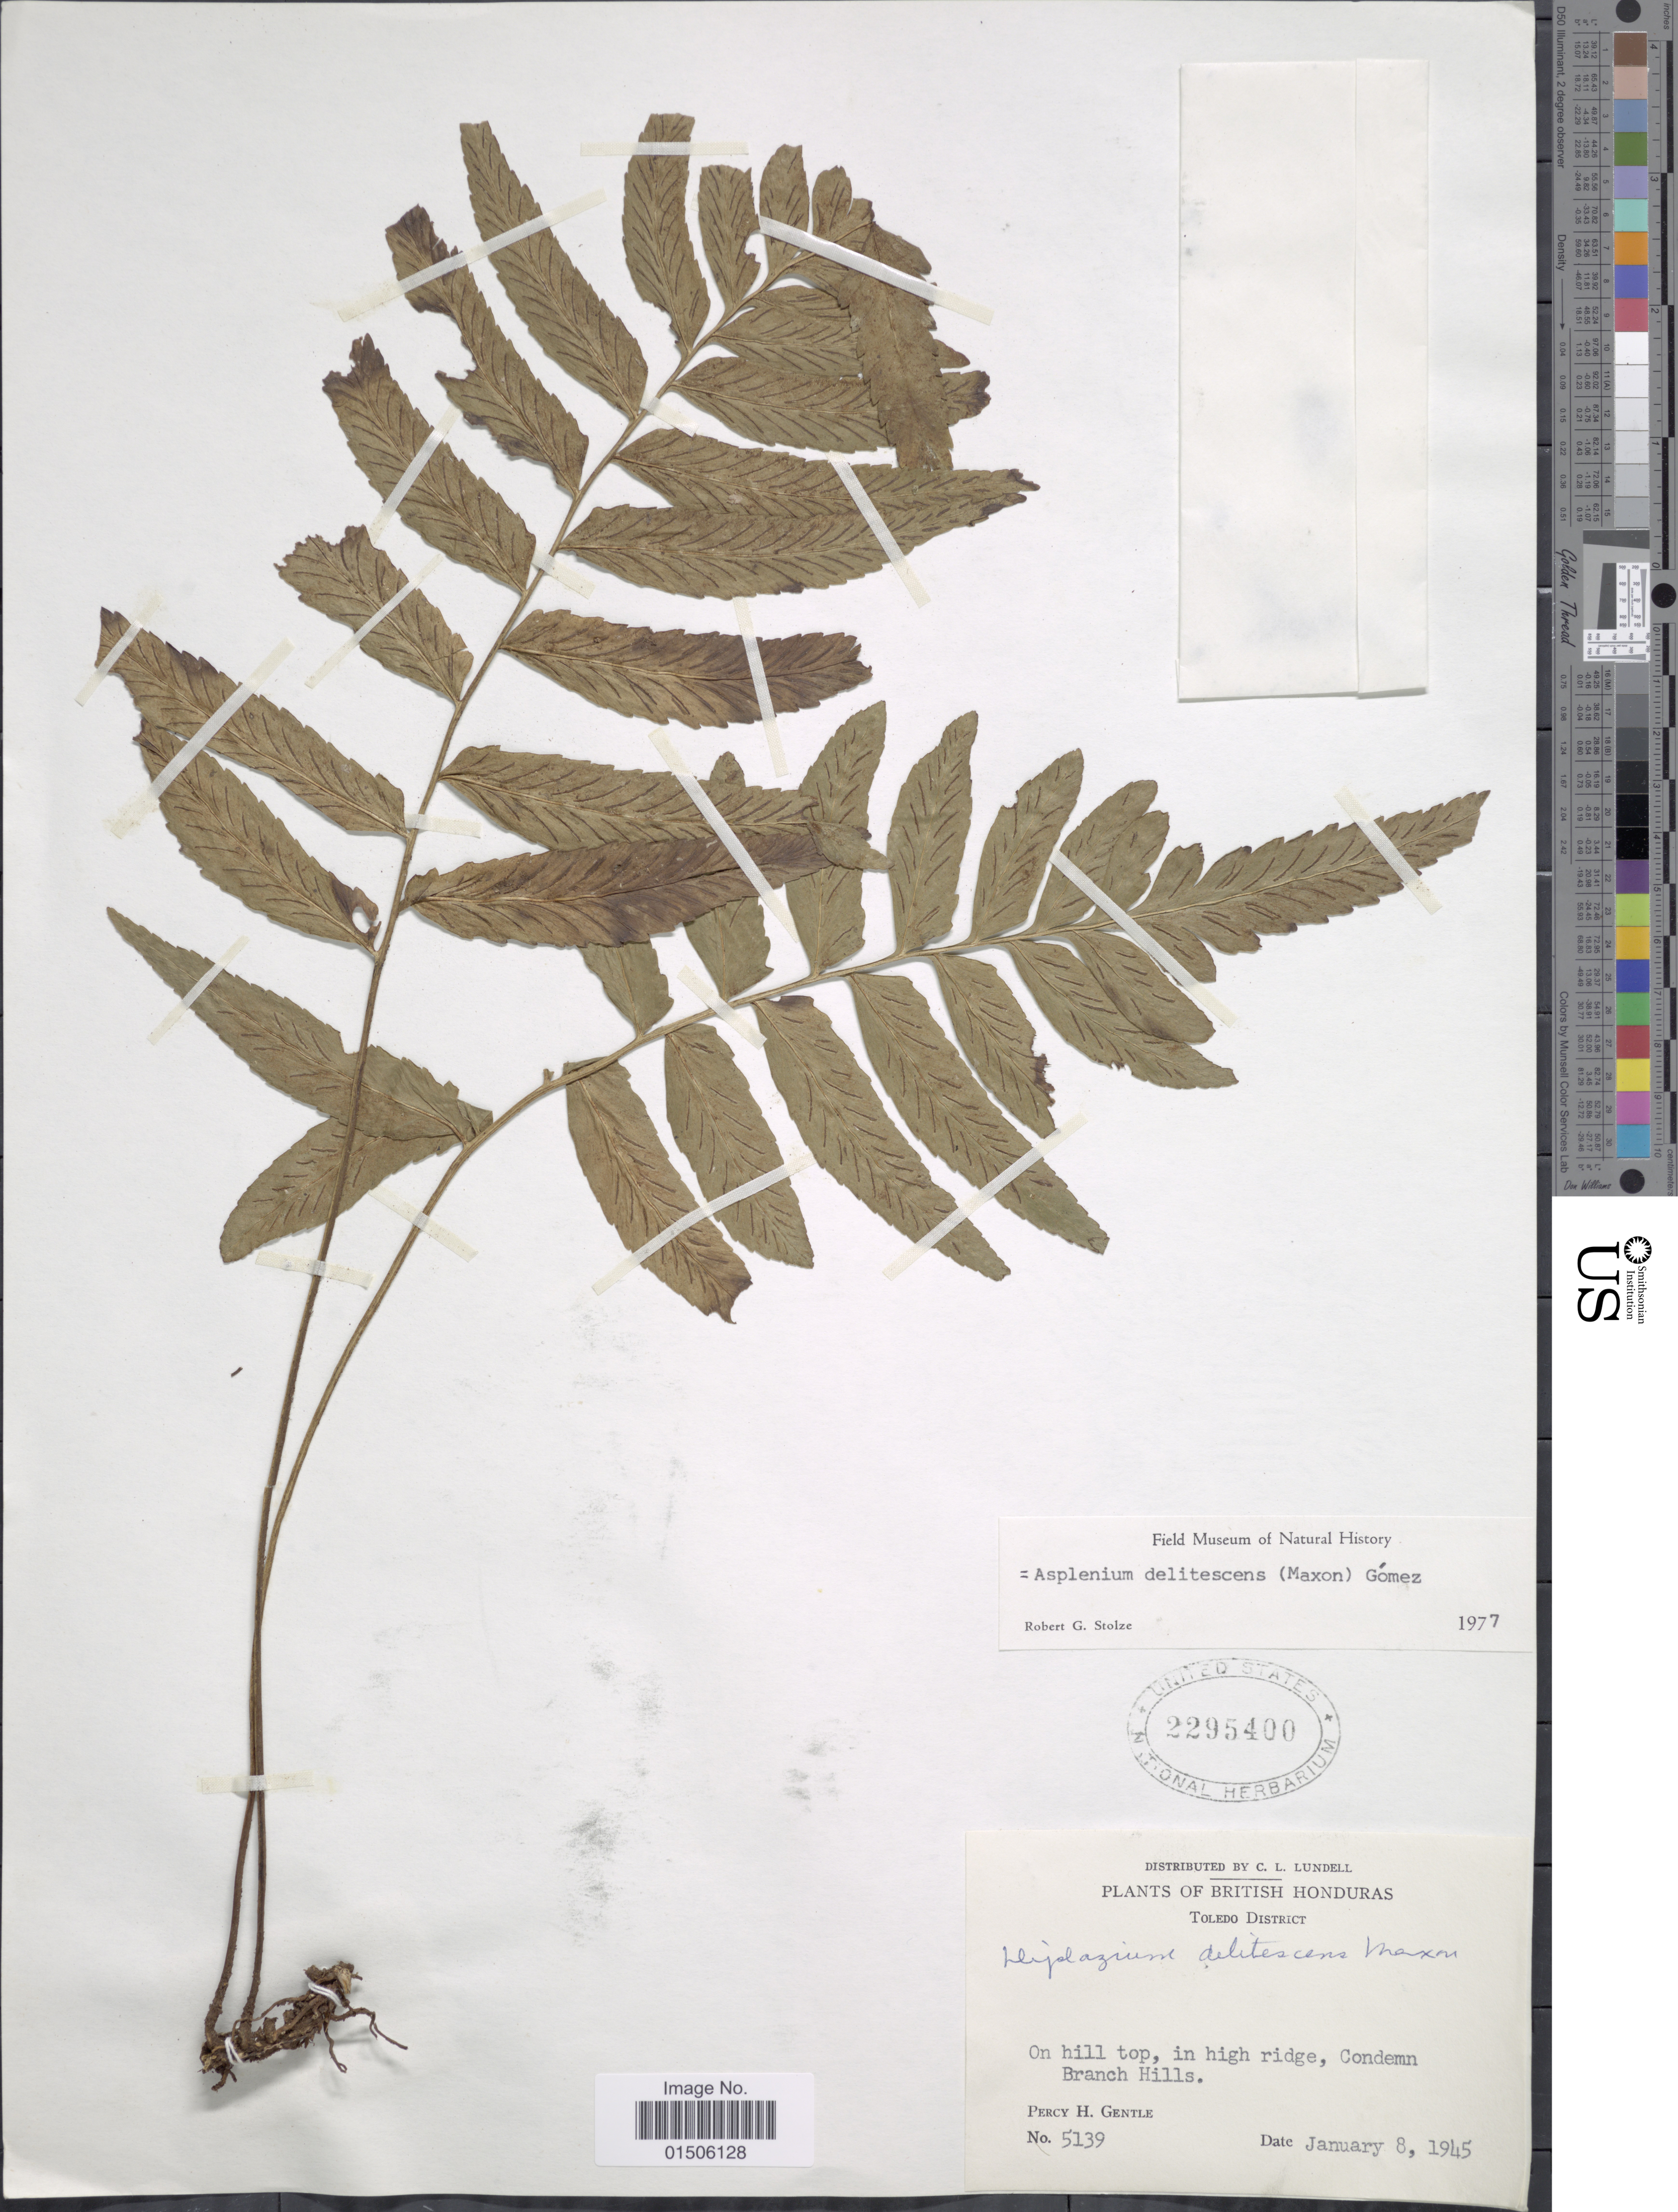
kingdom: Plantae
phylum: Tracheophyta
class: Polypodiopsida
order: Polypodiales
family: Aspleniaceae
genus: Asplenium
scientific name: Asplenium delitescens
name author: (Maxon) L.D. Gómez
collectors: P. H. Gentle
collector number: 5139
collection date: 1945-01-08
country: Belize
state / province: Toledo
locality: British Honduras, Toledo District, On hill top, in high ridge, Condemn Branch Hills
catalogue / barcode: US 2295400